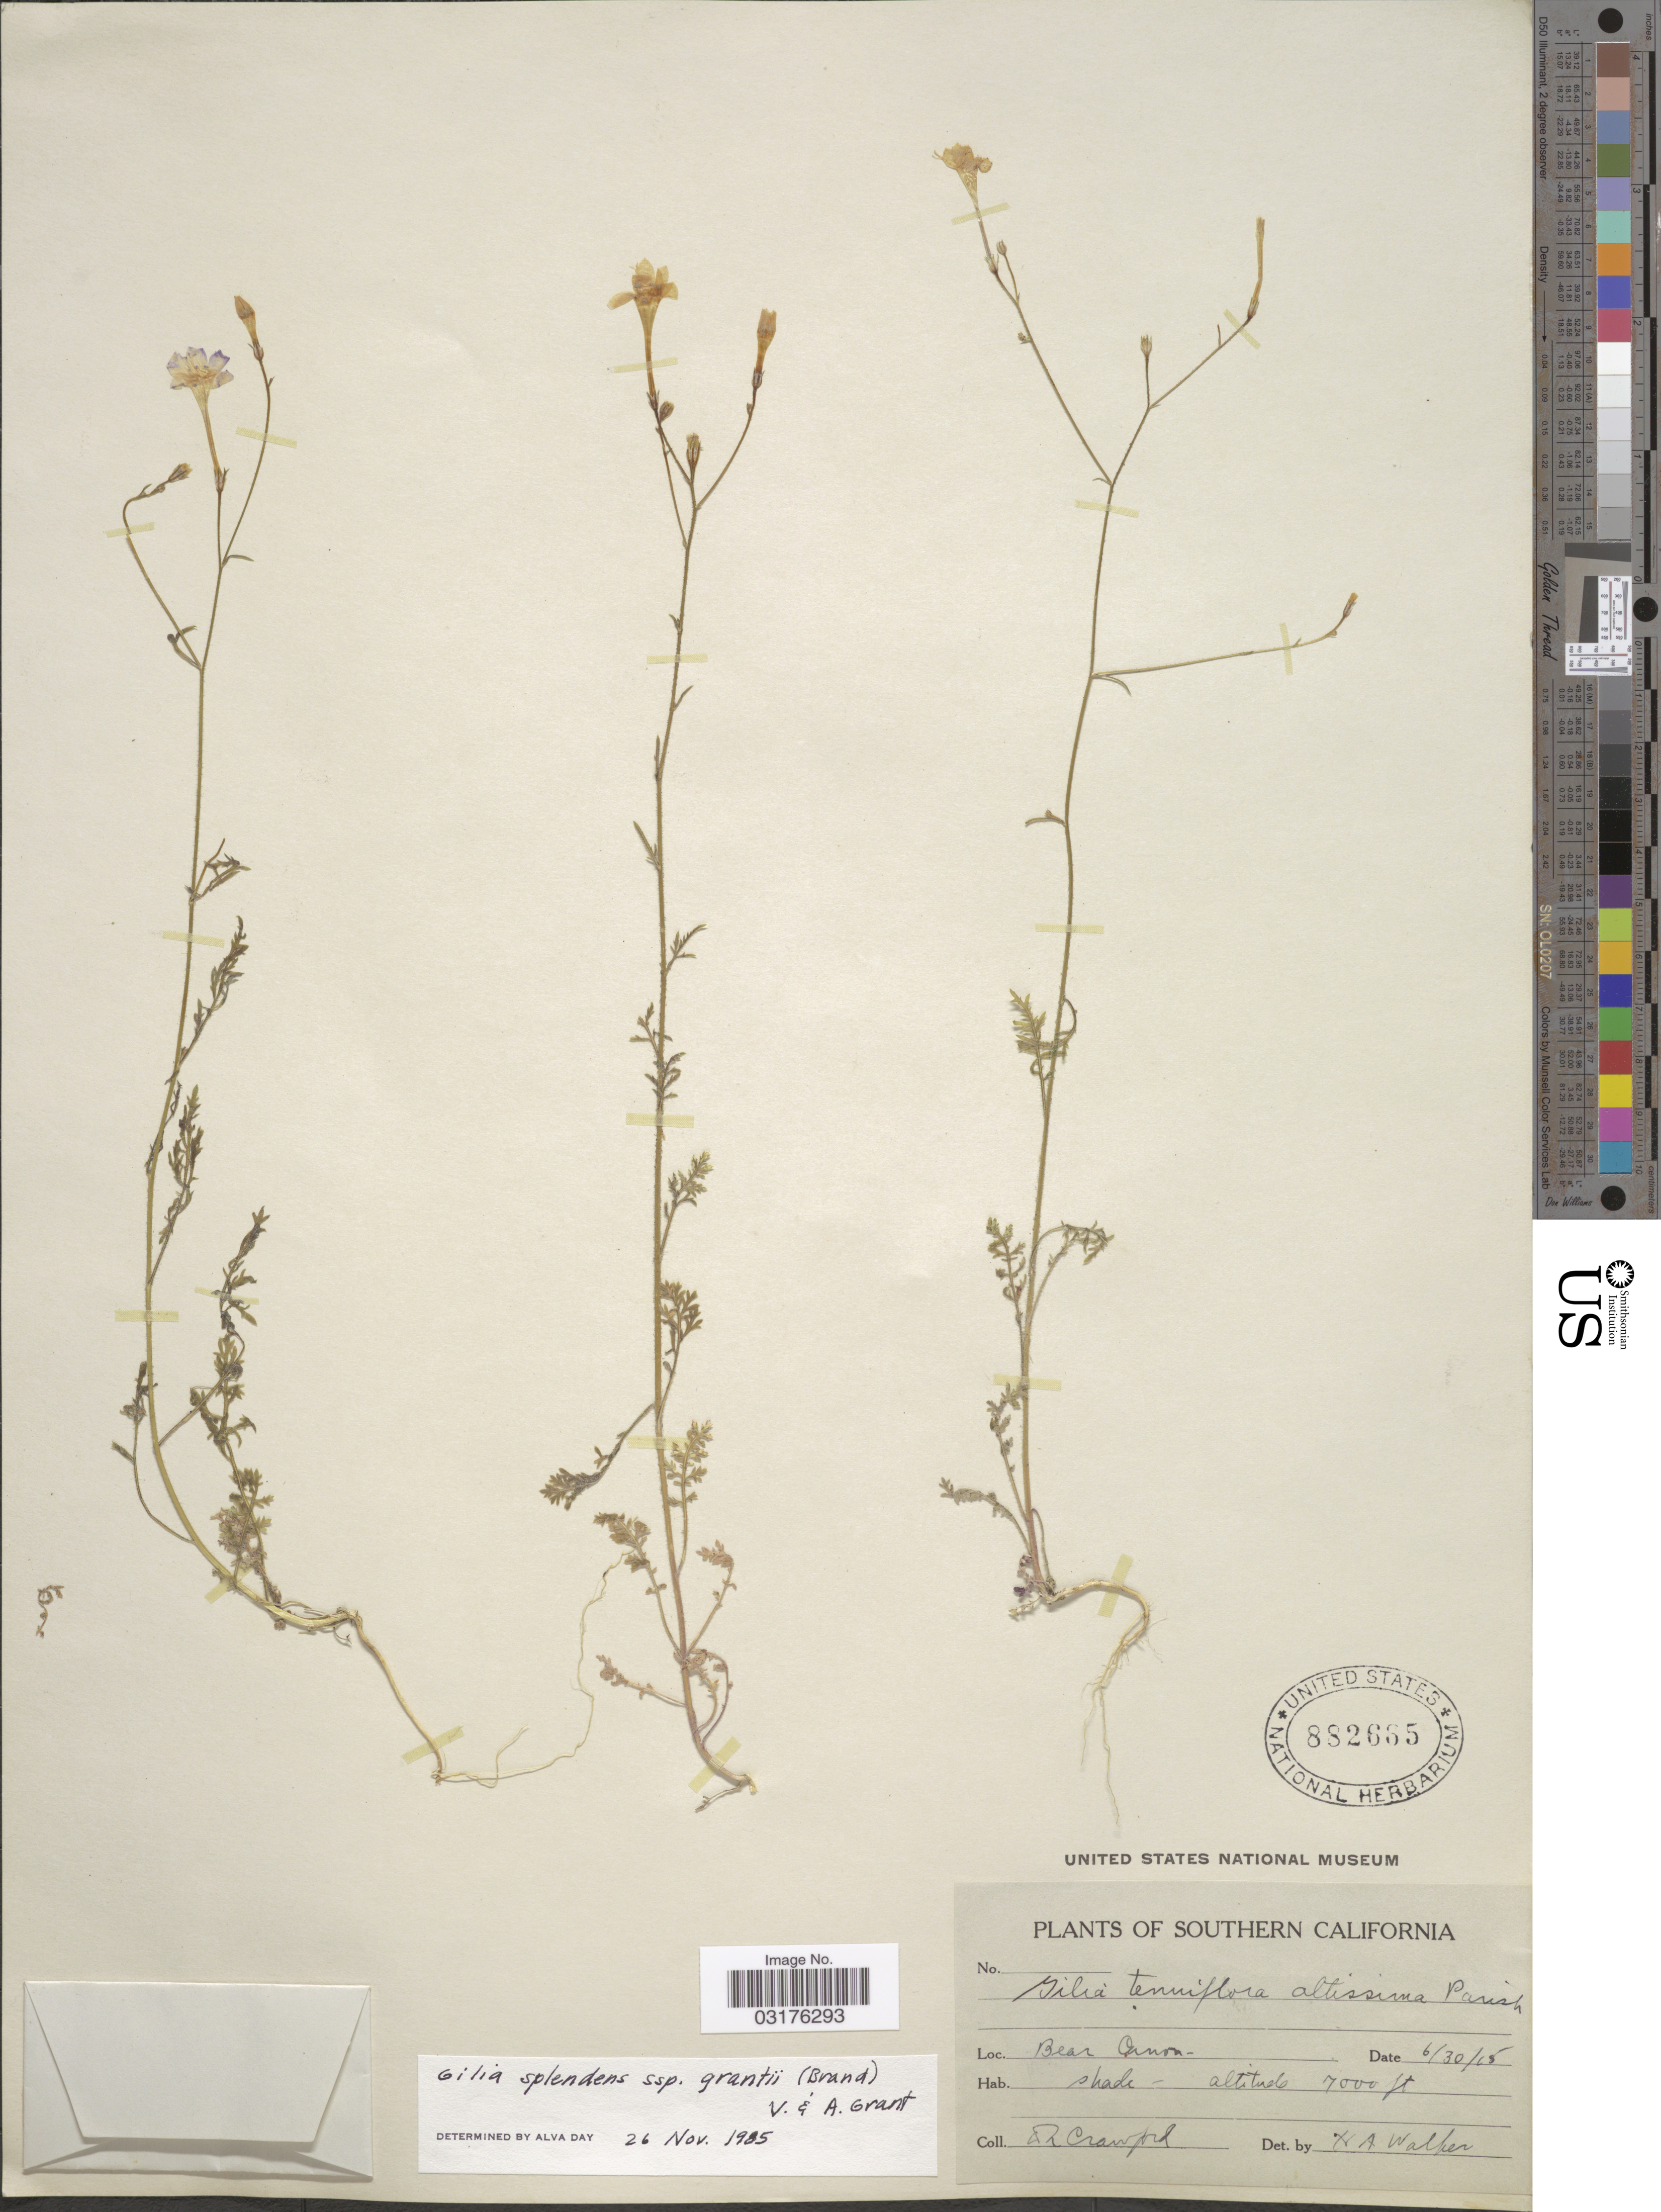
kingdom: Plantae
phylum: Tracheophyta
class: Magnoliopsida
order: Ericales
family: Polemoniaceae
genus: Saltugilia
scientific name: Saltugilia splendens subsp. grantii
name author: (Brand) L.A. Johnson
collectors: D. L. Crawford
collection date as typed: Transcribed d/m/y: 30/6/15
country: United States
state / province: California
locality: Southern California, Bear Canon.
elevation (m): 2134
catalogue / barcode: US 882685